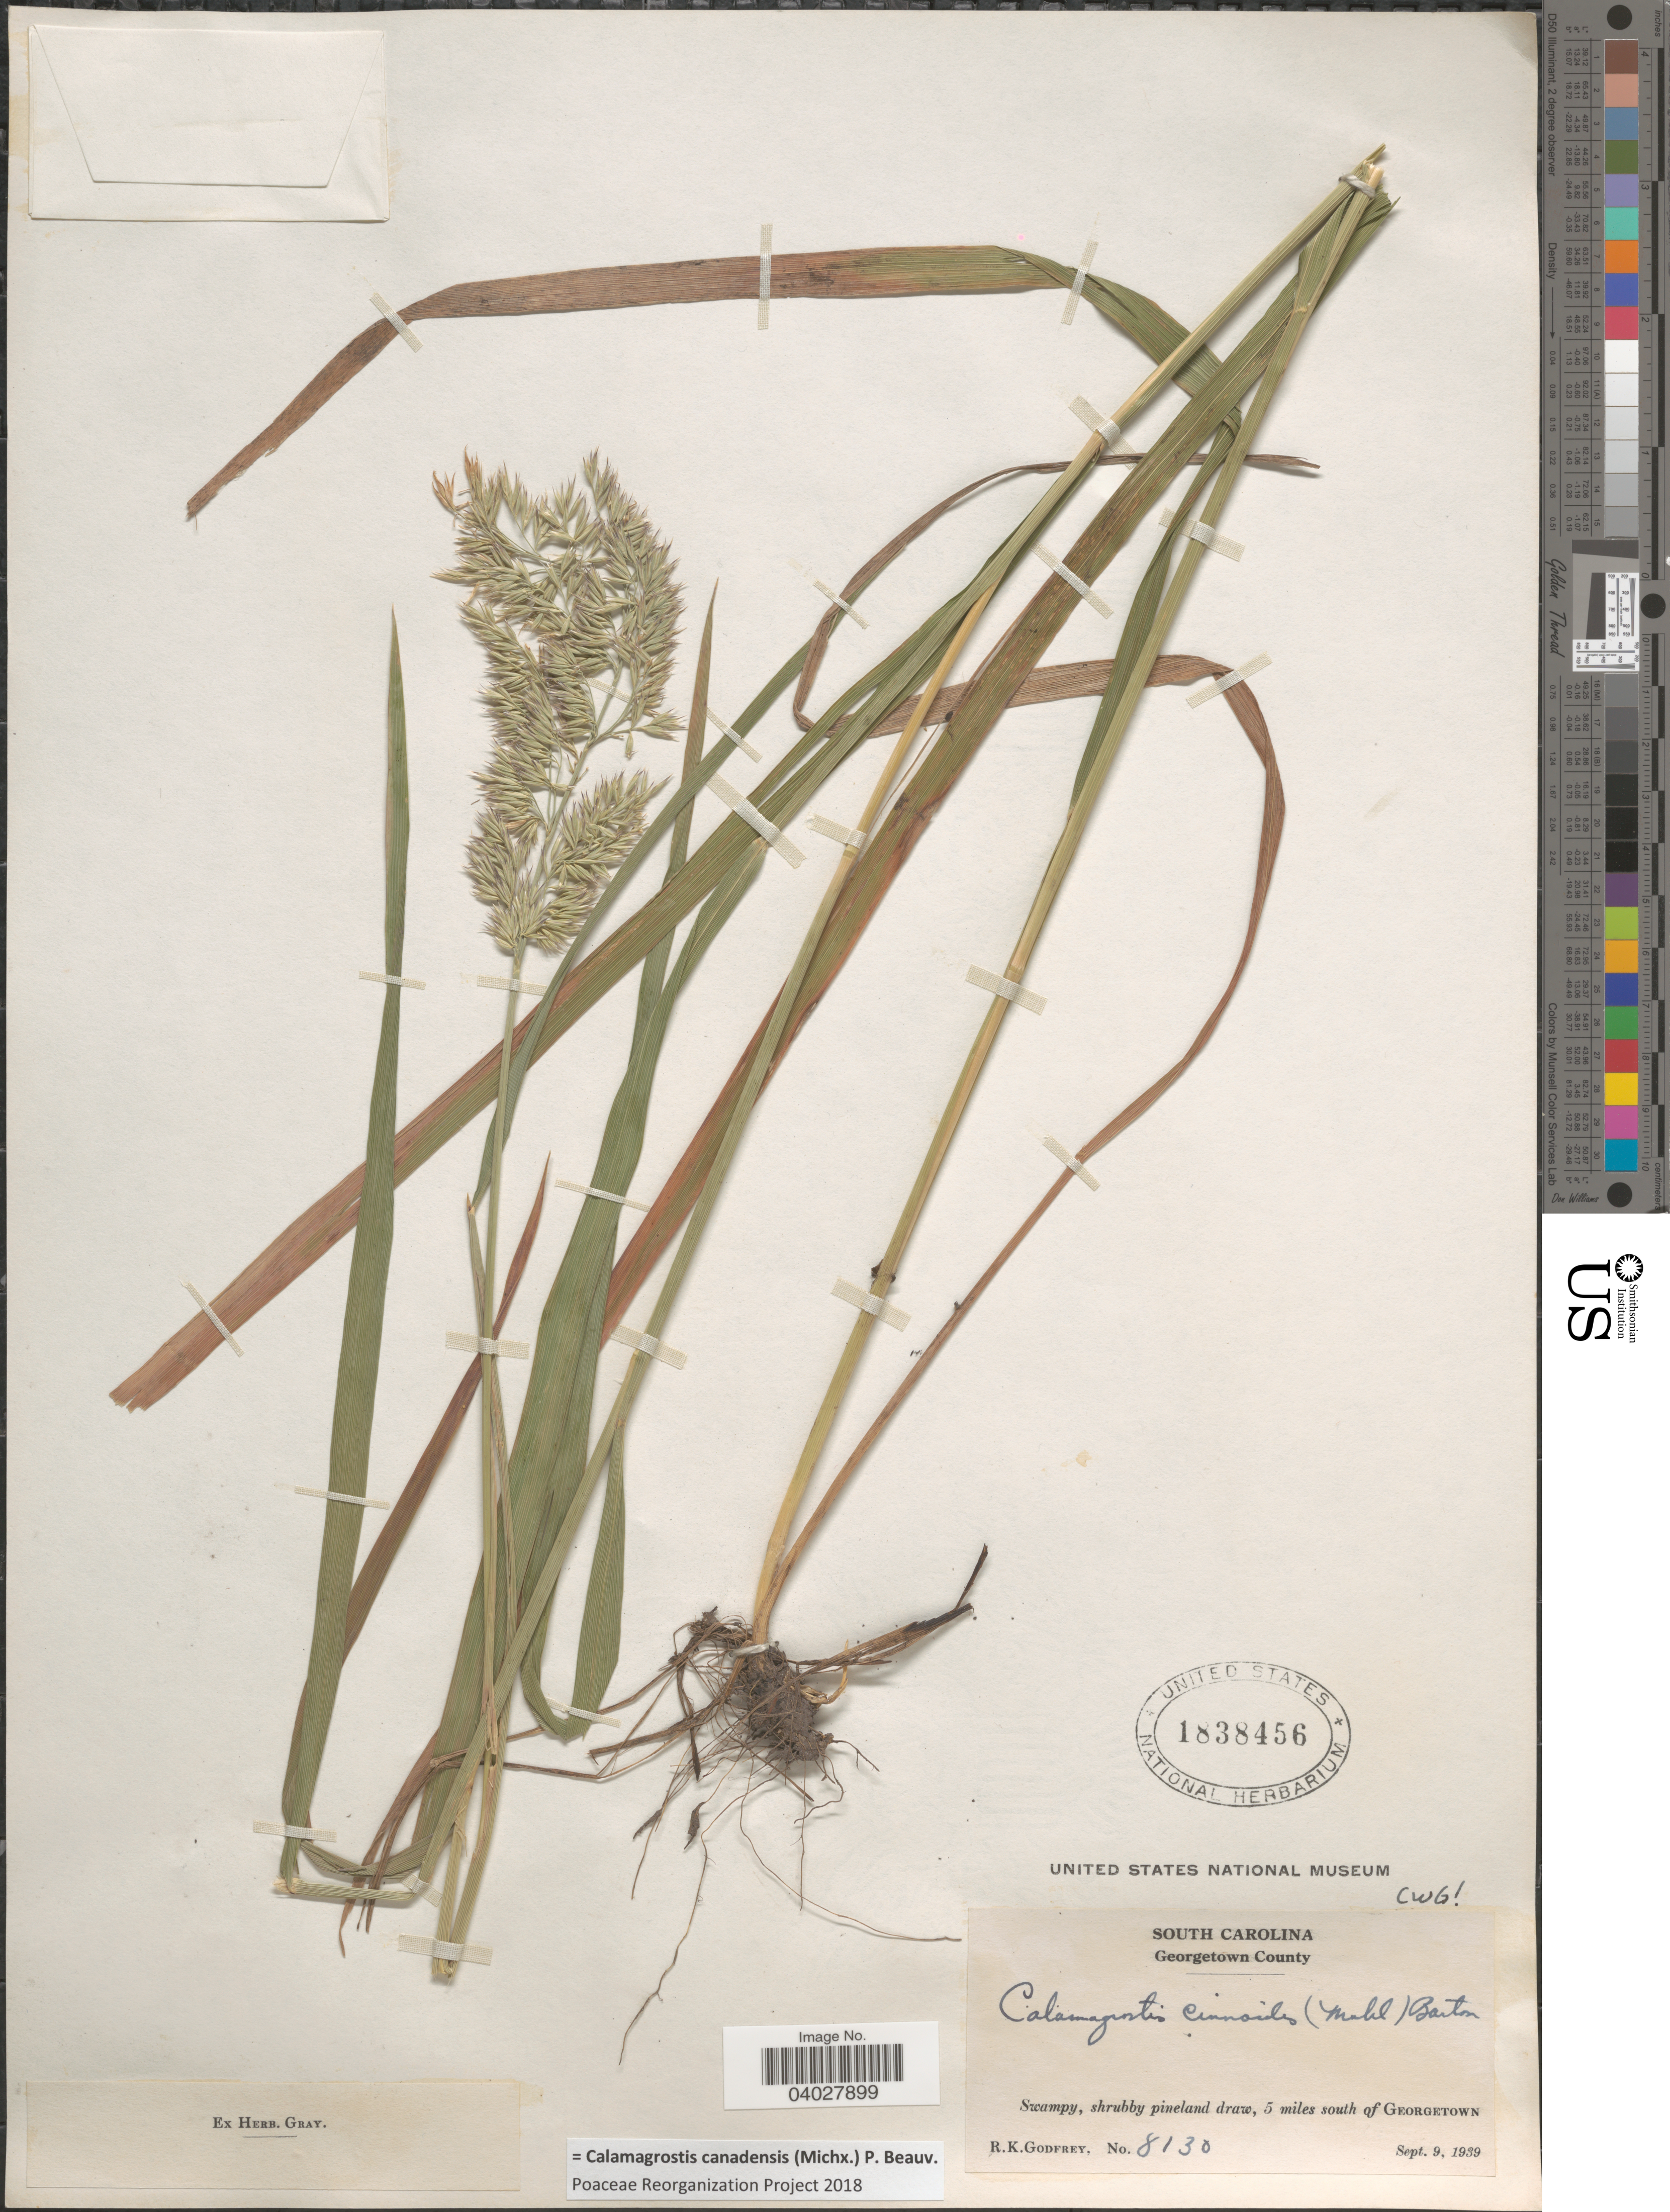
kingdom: Plantae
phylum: Tracheophyta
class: Liliopsida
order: Poales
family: Poaceae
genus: Calamagrostis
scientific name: Calamagrostis canadensis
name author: (Michx.) P. Beauv.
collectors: R. K. Godfrey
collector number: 8130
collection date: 1939-09-09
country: United States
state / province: South Carolina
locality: Georgetown County. Swampy, shrubby pineland draw, 5 miles south of Georgetown.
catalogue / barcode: US 1838456